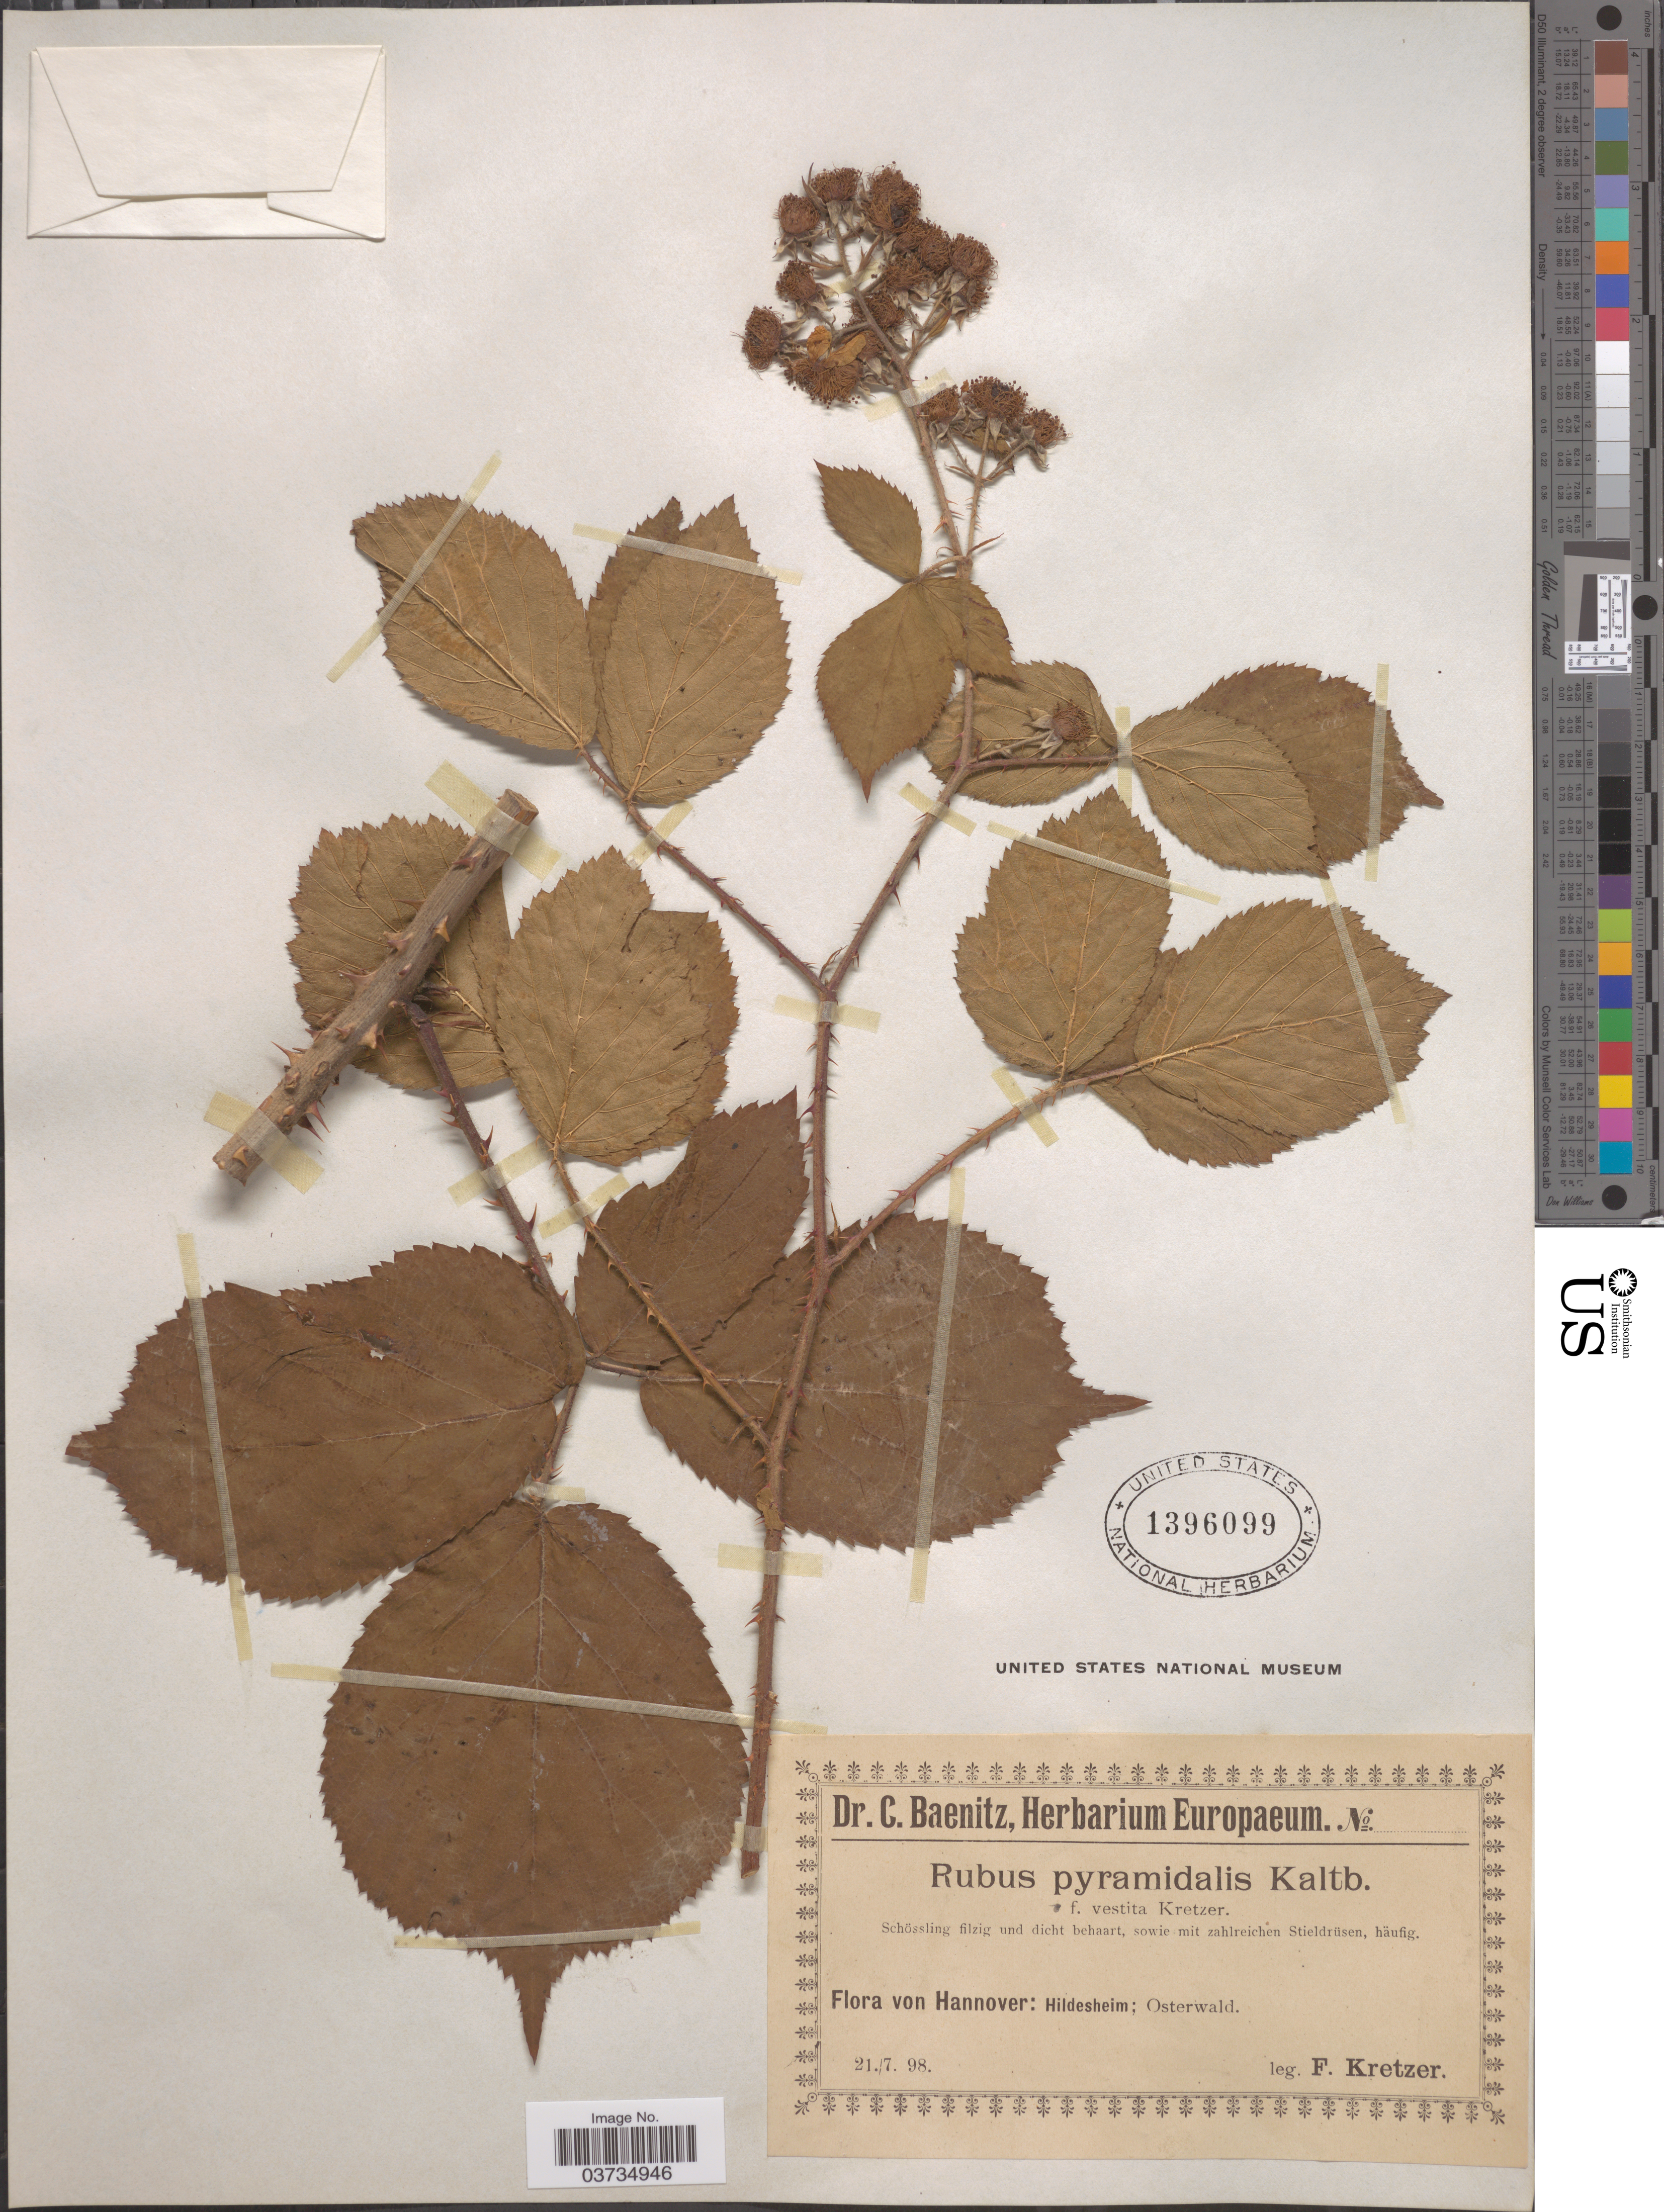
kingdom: Plantae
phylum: Tracheophyta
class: Magnoliopsida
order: Rosales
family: Rosaceae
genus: Rubus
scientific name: Rubus pyramidalis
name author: Kaltenb.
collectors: F. Kretzer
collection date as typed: Transcribed d/m/y: 21/7/98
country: Germany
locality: Hannover: Hildesheim; Osterwald.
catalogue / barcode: US 1396099